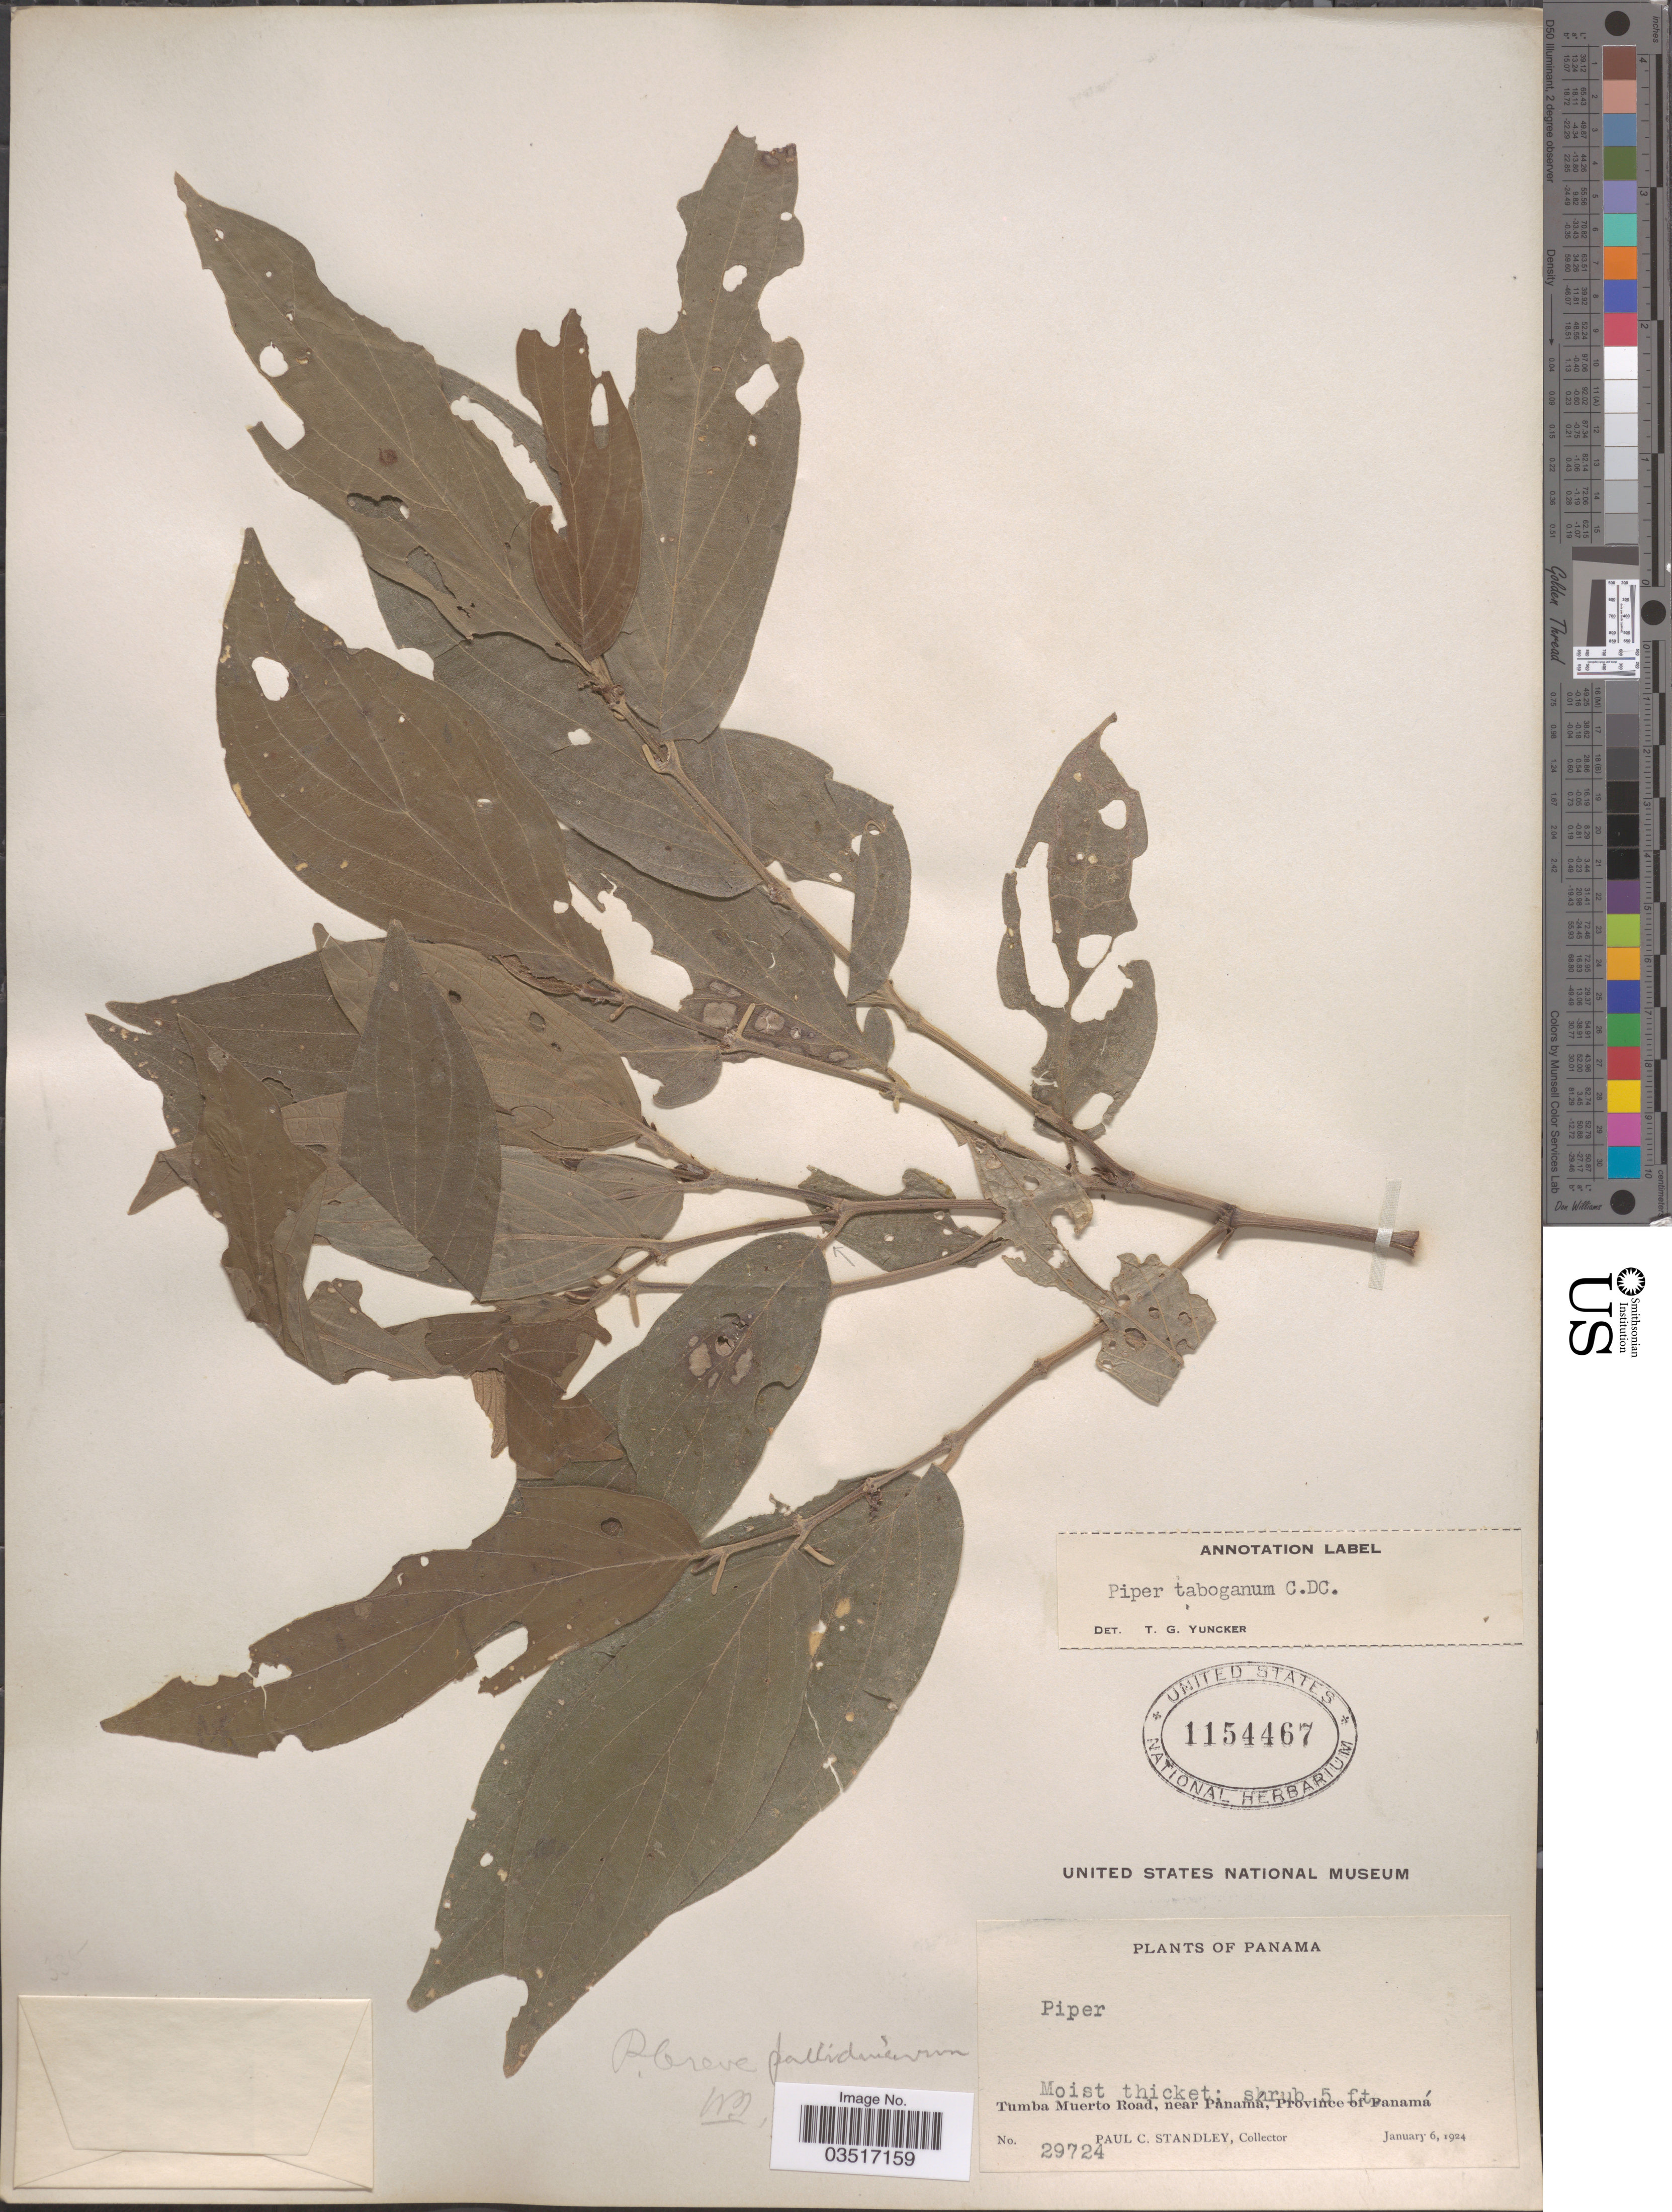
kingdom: Plantae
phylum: Tracheophyta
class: Magnoliopsida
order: Piperales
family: Piperaceae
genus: Piper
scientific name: Piper taboganum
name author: C. DC.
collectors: P. C. Standley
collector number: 29724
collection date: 1924-01-06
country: Panama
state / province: Panamá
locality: Tumba Muerto Road, near Panamá.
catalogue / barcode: US 1154467